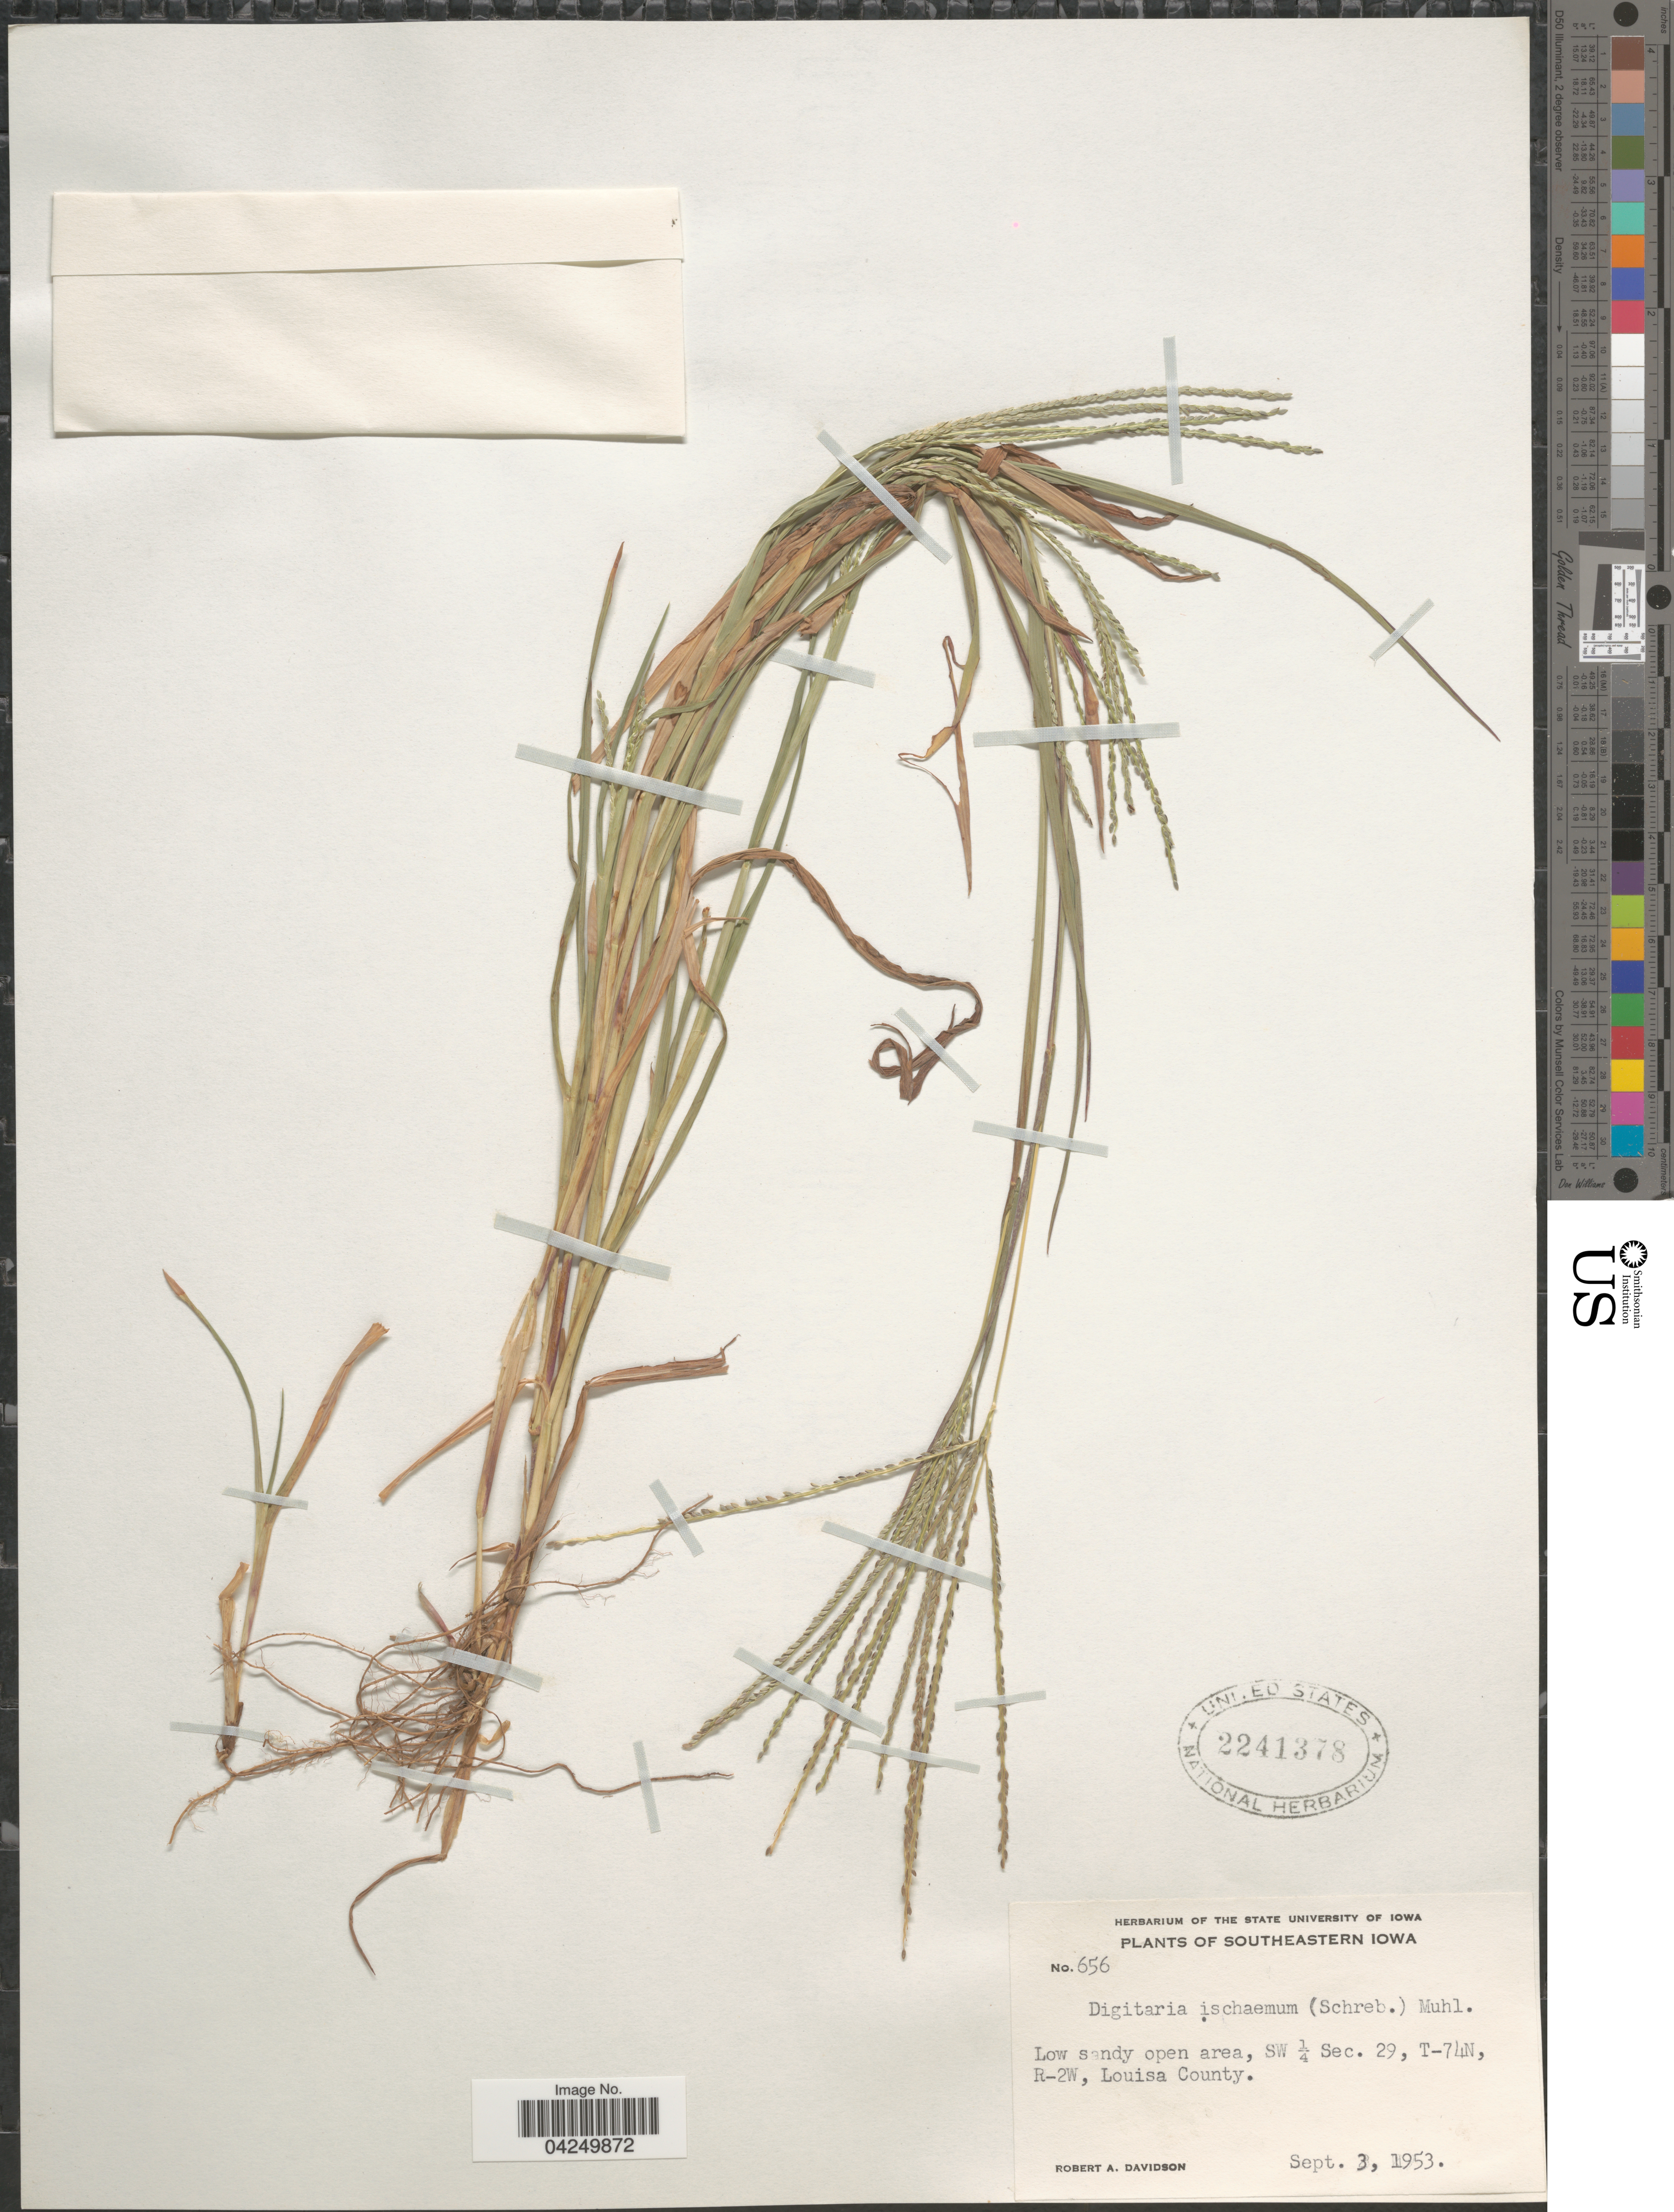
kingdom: Plantae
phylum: Tracheophyta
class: Liliopsida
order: Poales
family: Poaceae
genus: Digitaria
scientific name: Digitaria ischaemum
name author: (Schreber) Schreber ex Muhl.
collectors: R. A. Davidson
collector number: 656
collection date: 1953-09-03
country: United States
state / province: Iowa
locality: Southeastern Iowa. Low sandy open area, SW ¼ Sec. 29, T-74N, R-2W, Louisa County.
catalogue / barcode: US 2241378